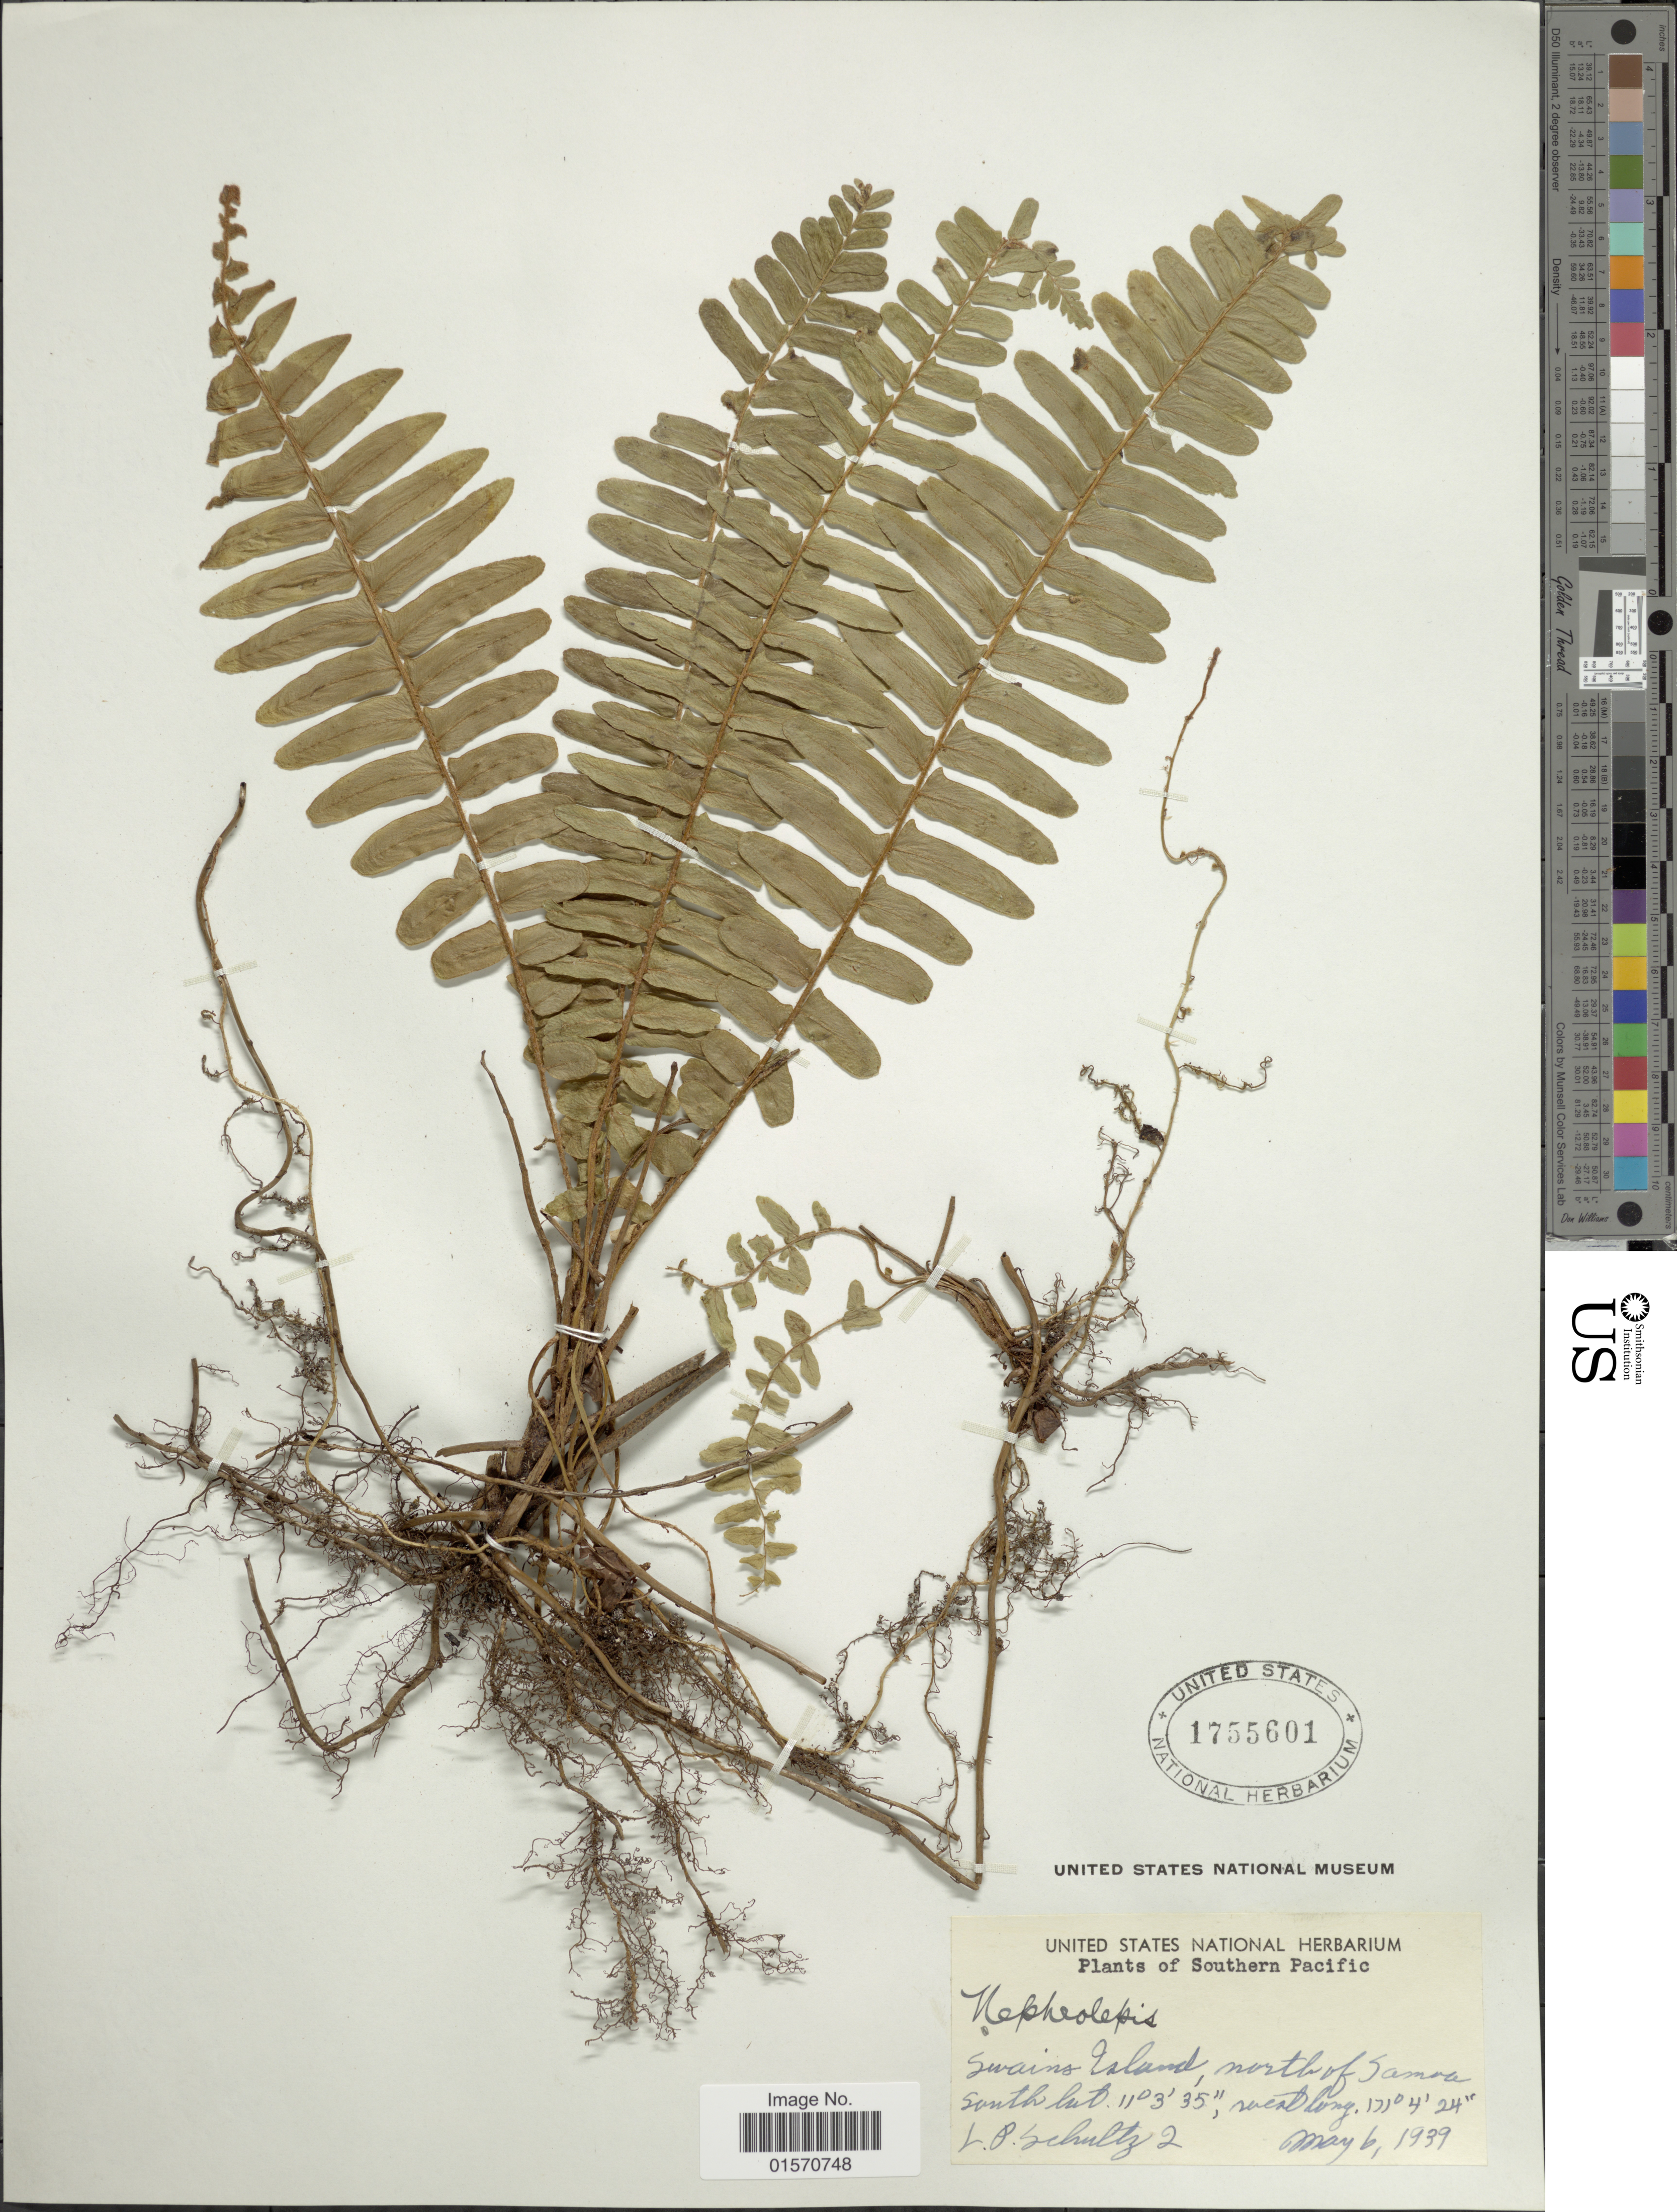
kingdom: Plantae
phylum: Tracheophyta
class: Polypodiopsida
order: Polypodiales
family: Nephrolepidaceae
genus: Nephrolepis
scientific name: Nephrolepis sp.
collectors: L. P. Schultz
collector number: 2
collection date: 1939-05-06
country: American Samoa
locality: Southern Pacific. Swains Island, north of Samoa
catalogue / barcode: US 1755601